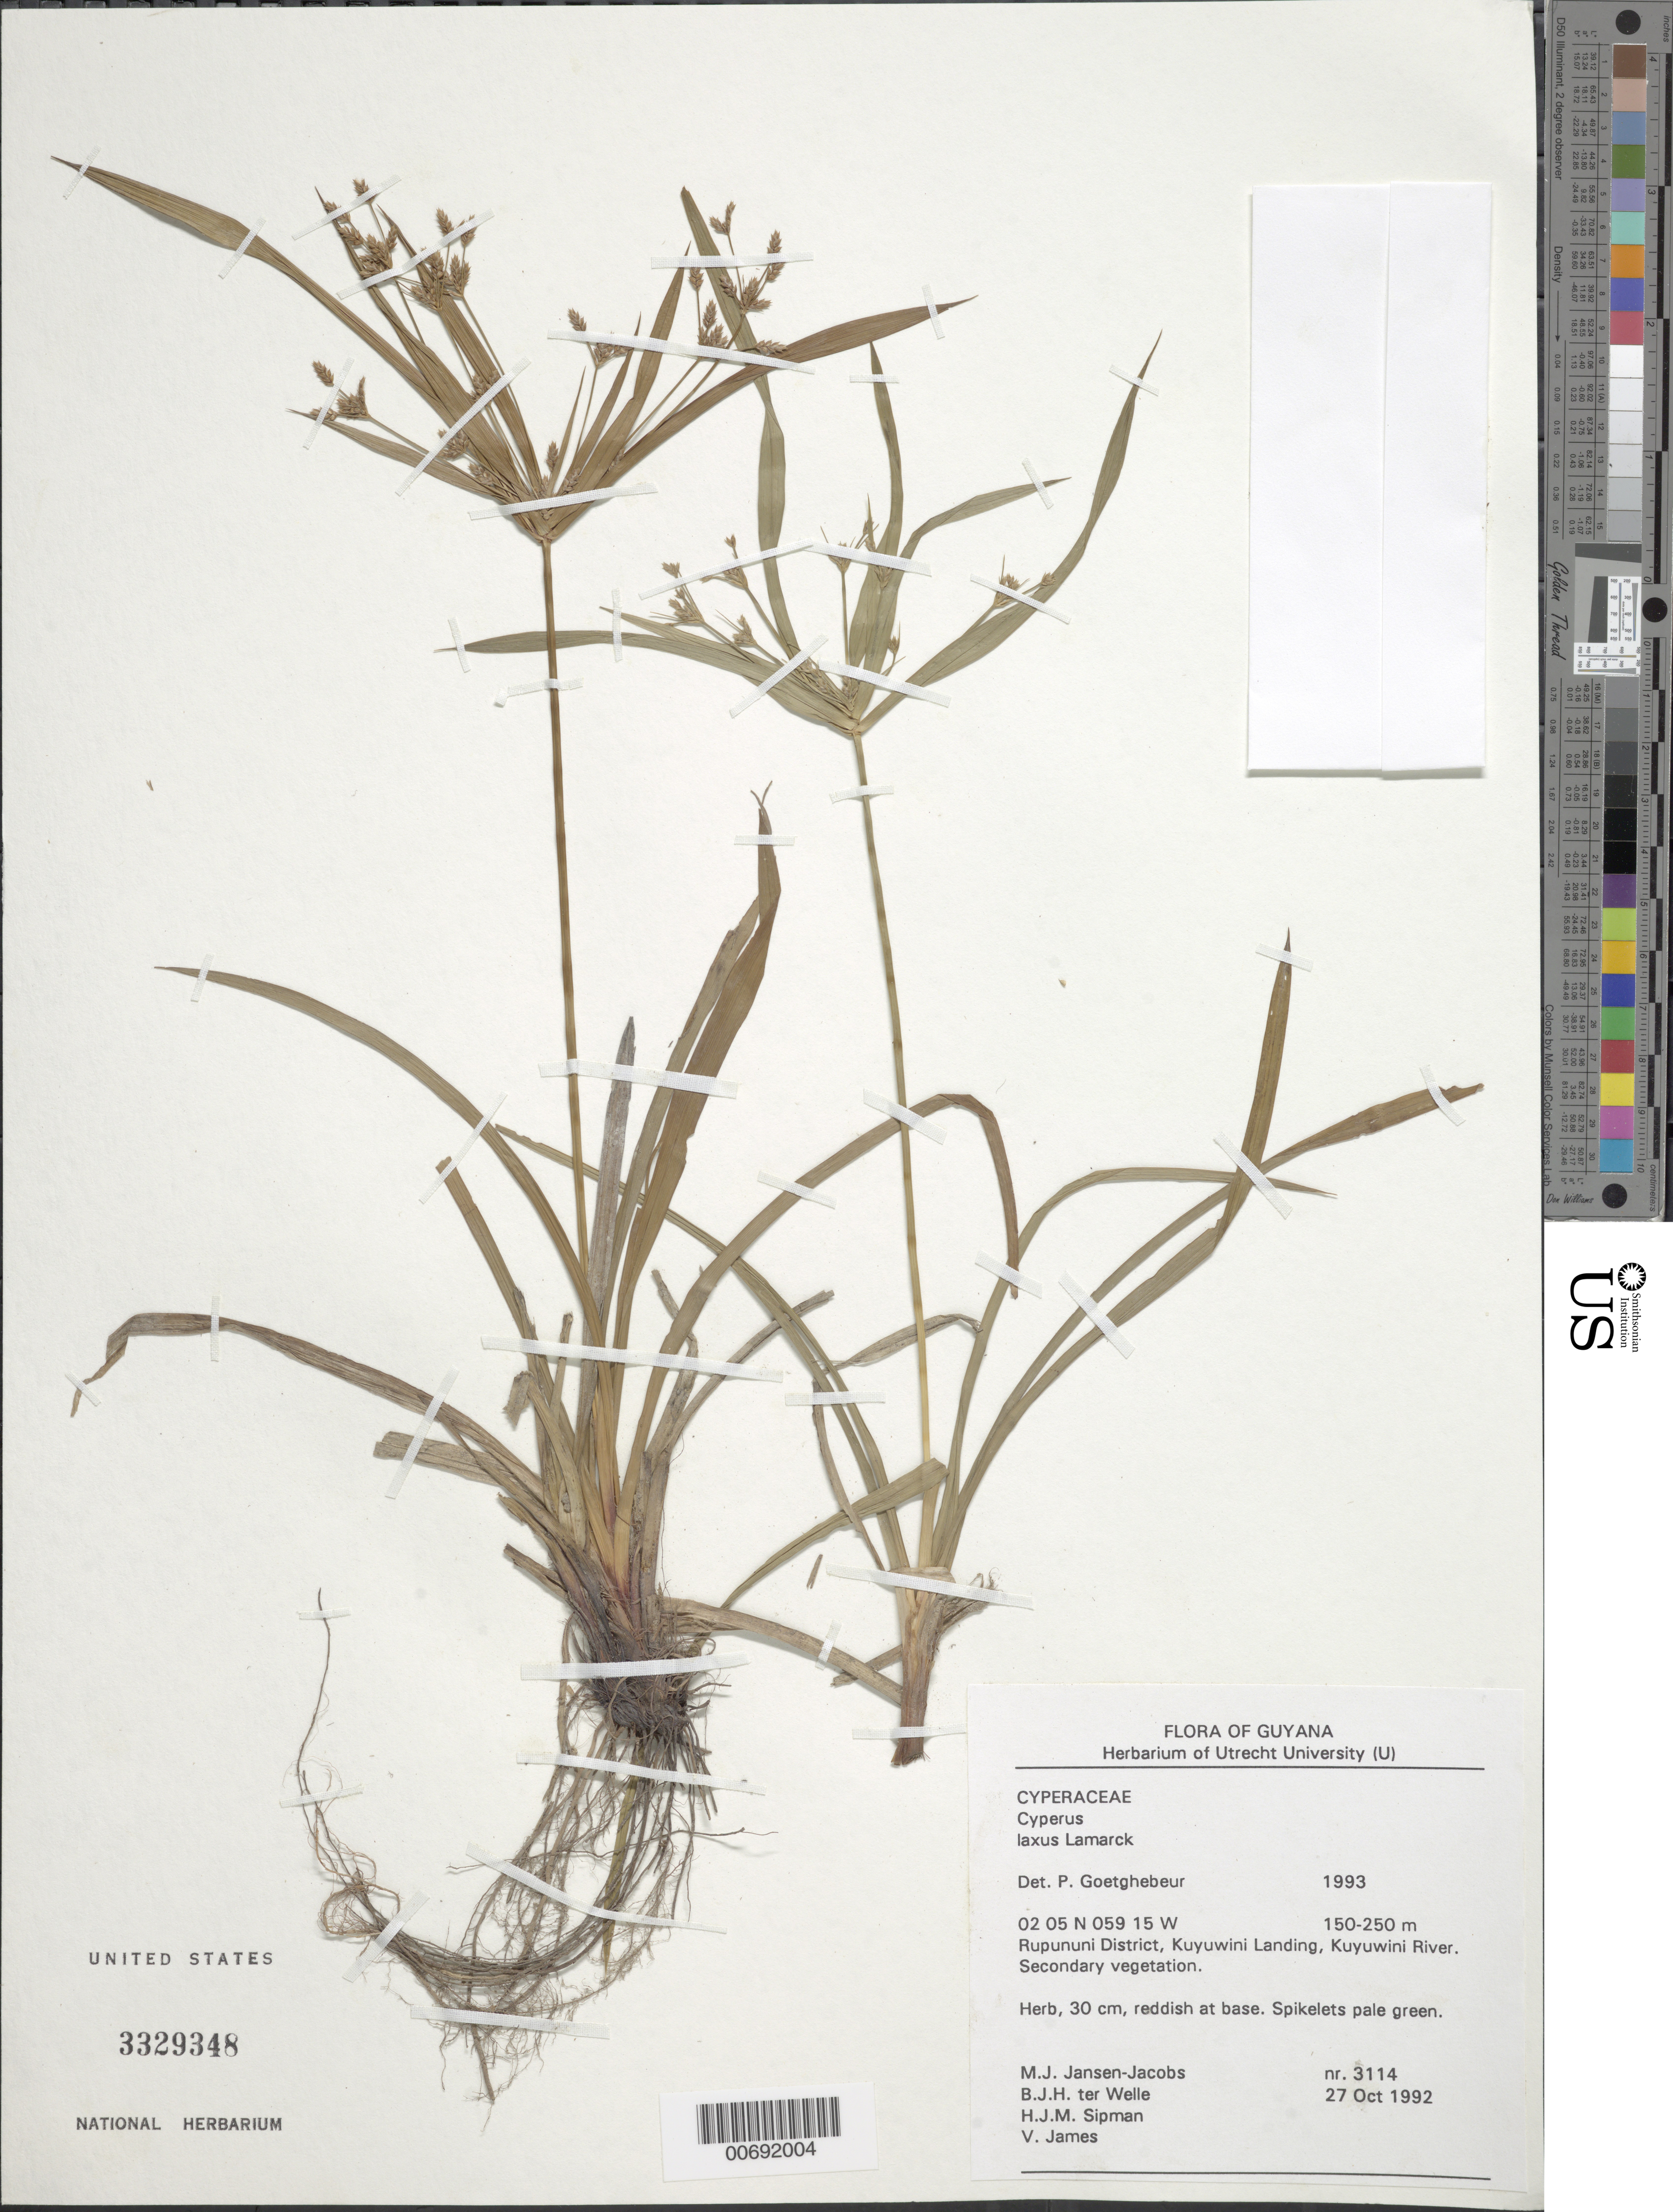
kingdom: Plantae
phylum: Tracheophyta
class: Liliopsida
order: Poales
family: Cyperaceae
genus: Cyperus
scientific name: Cyperus laxus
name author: Lam.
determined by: Goetghebeur, P.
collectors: M. J. Jansen-Jacobs, B. Welle, H. J. M. Sipman & V. James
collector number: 3114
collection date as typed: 27-Oct-92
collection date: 1992-10-27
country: Guyana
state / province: U. Takutu-U. Essequibo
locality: Kuyuwini Landing, Kuyuwini River, Rupununi District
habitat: Secondary vegetation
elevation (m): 150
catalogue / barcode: US 3329348